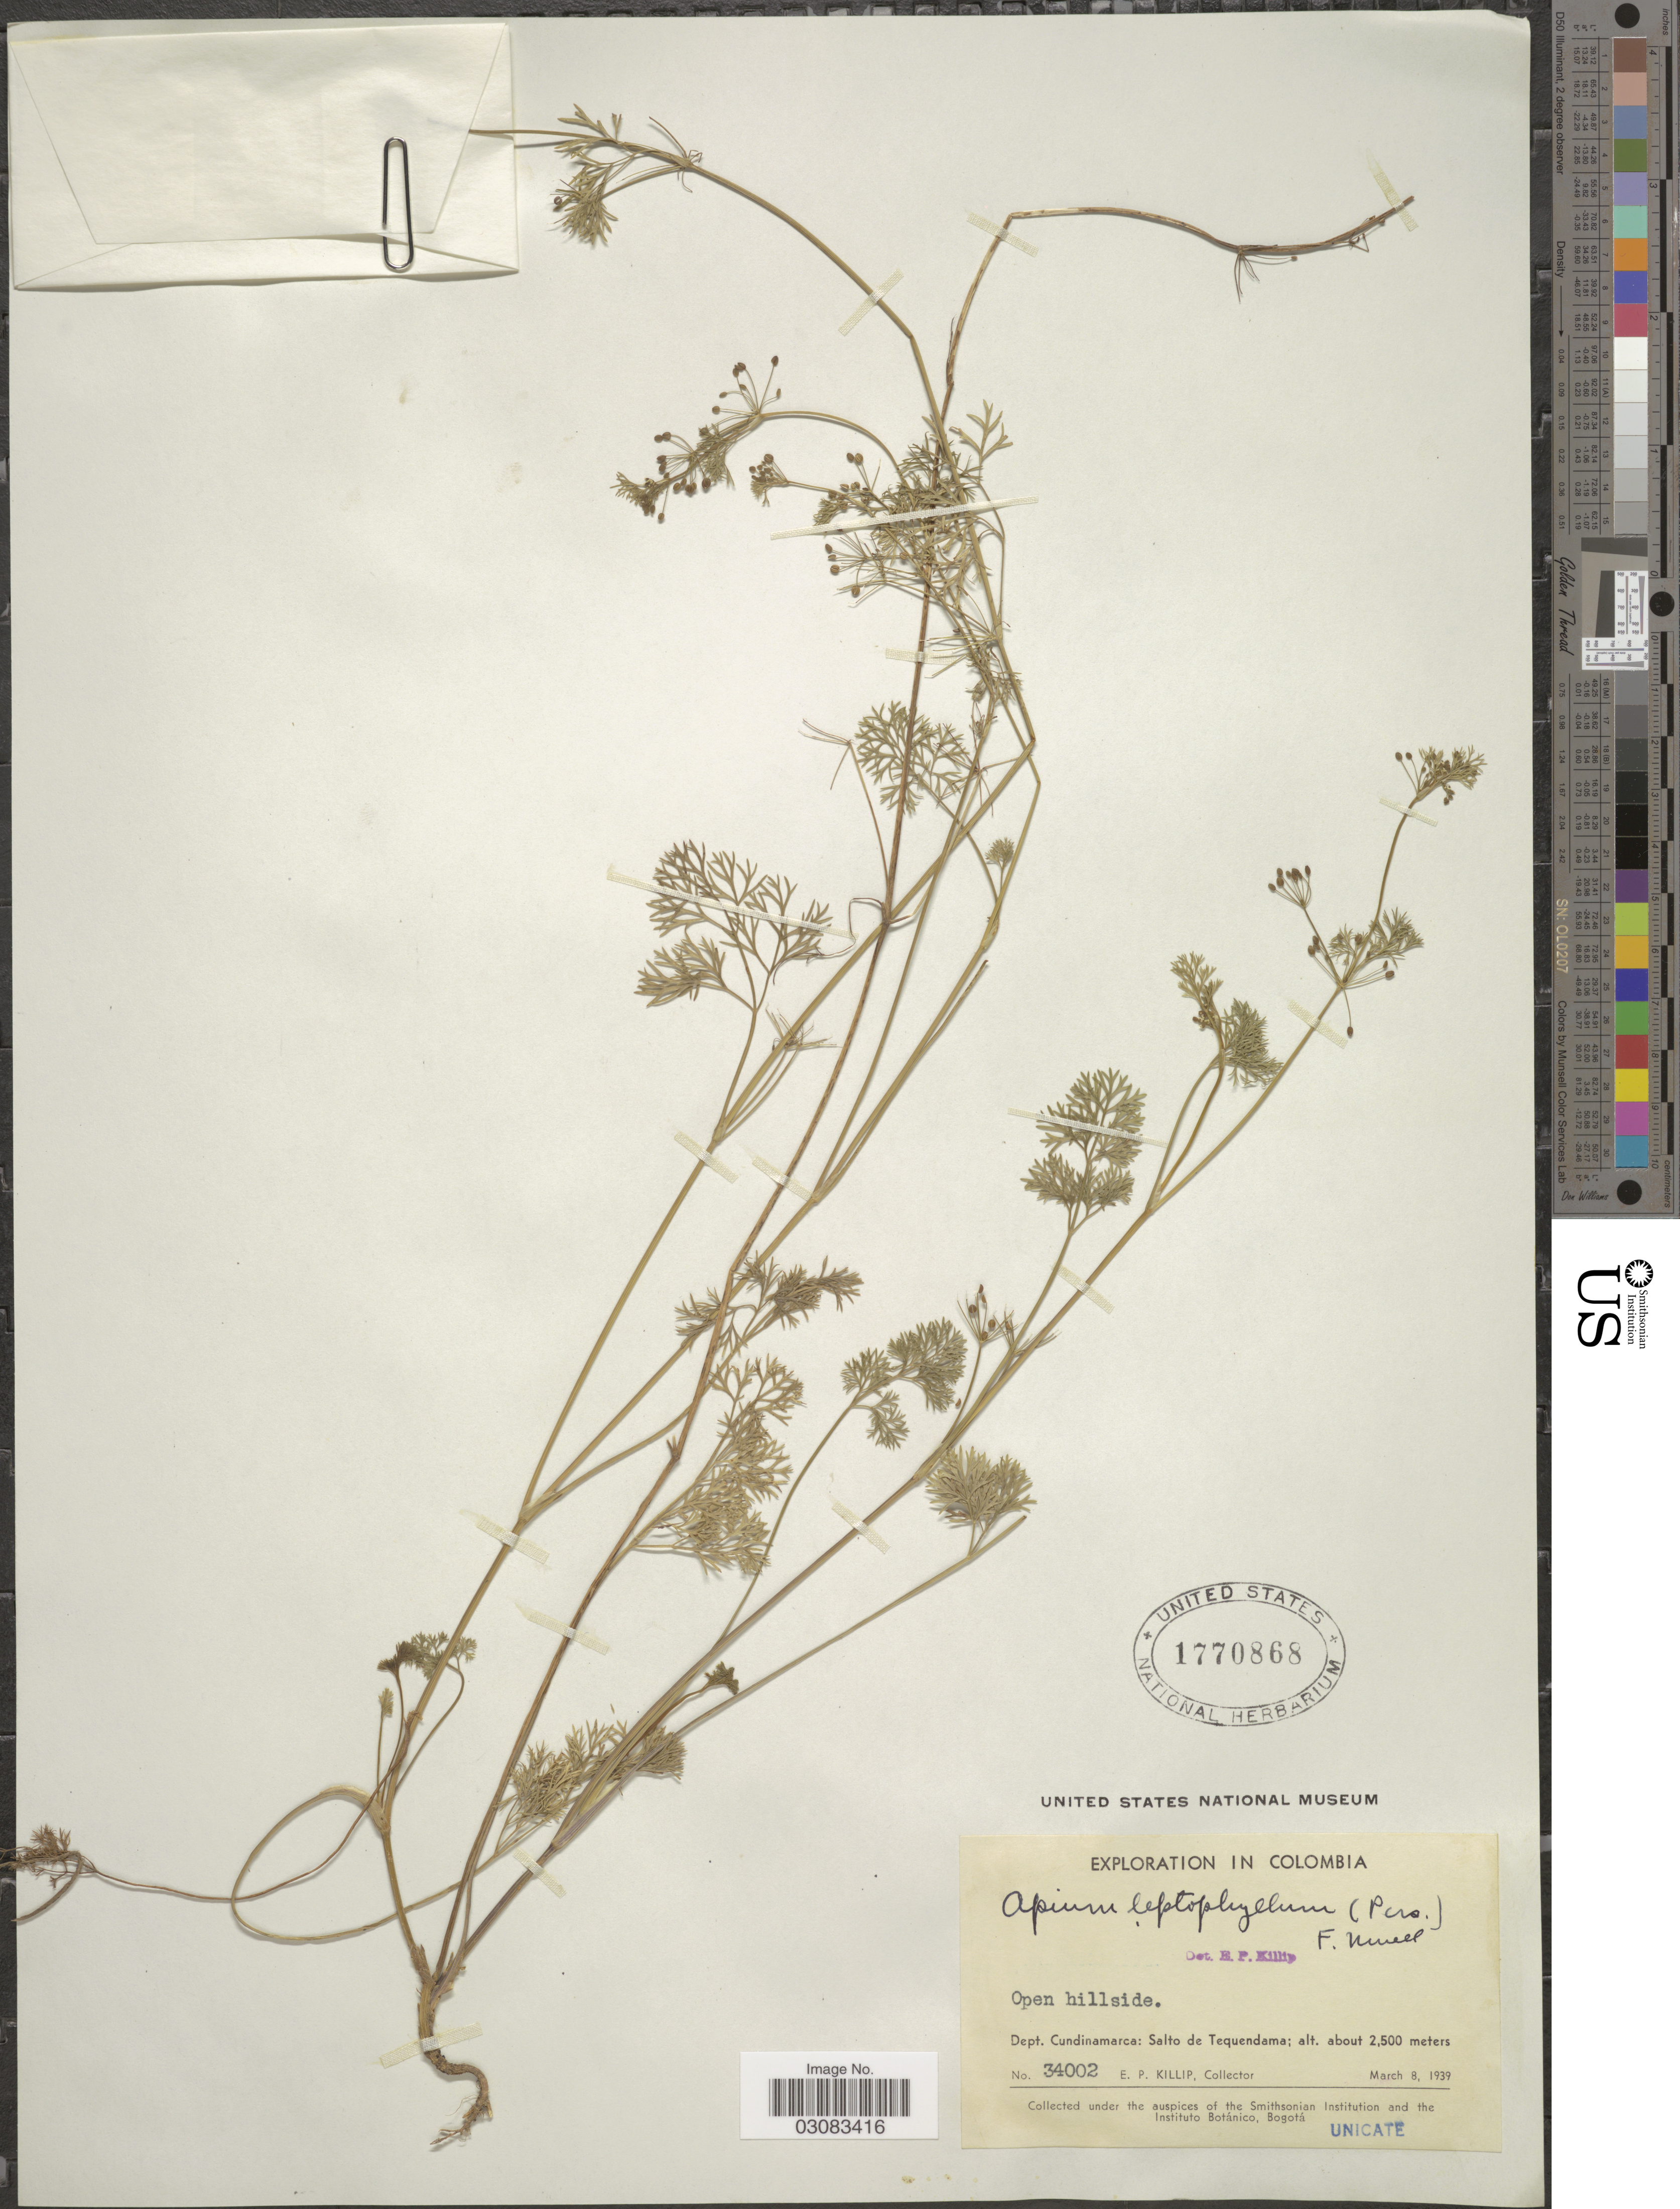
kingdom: Plantae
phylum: Tracheophyta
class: Magnoliopsida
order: Apiales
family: Apiaceae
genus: Cyclospermum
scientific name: Cyclospermum leptophyllum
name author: (Pers.) Sprague ex Britton & P. Wilson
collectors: E. P. Killip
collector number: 34002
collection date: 1939-03-08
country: Colombia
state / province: Cundinamarca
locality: Dept. Cundinamarca: Salto de Tequendama.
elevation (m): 2500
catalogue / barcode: US 1770868